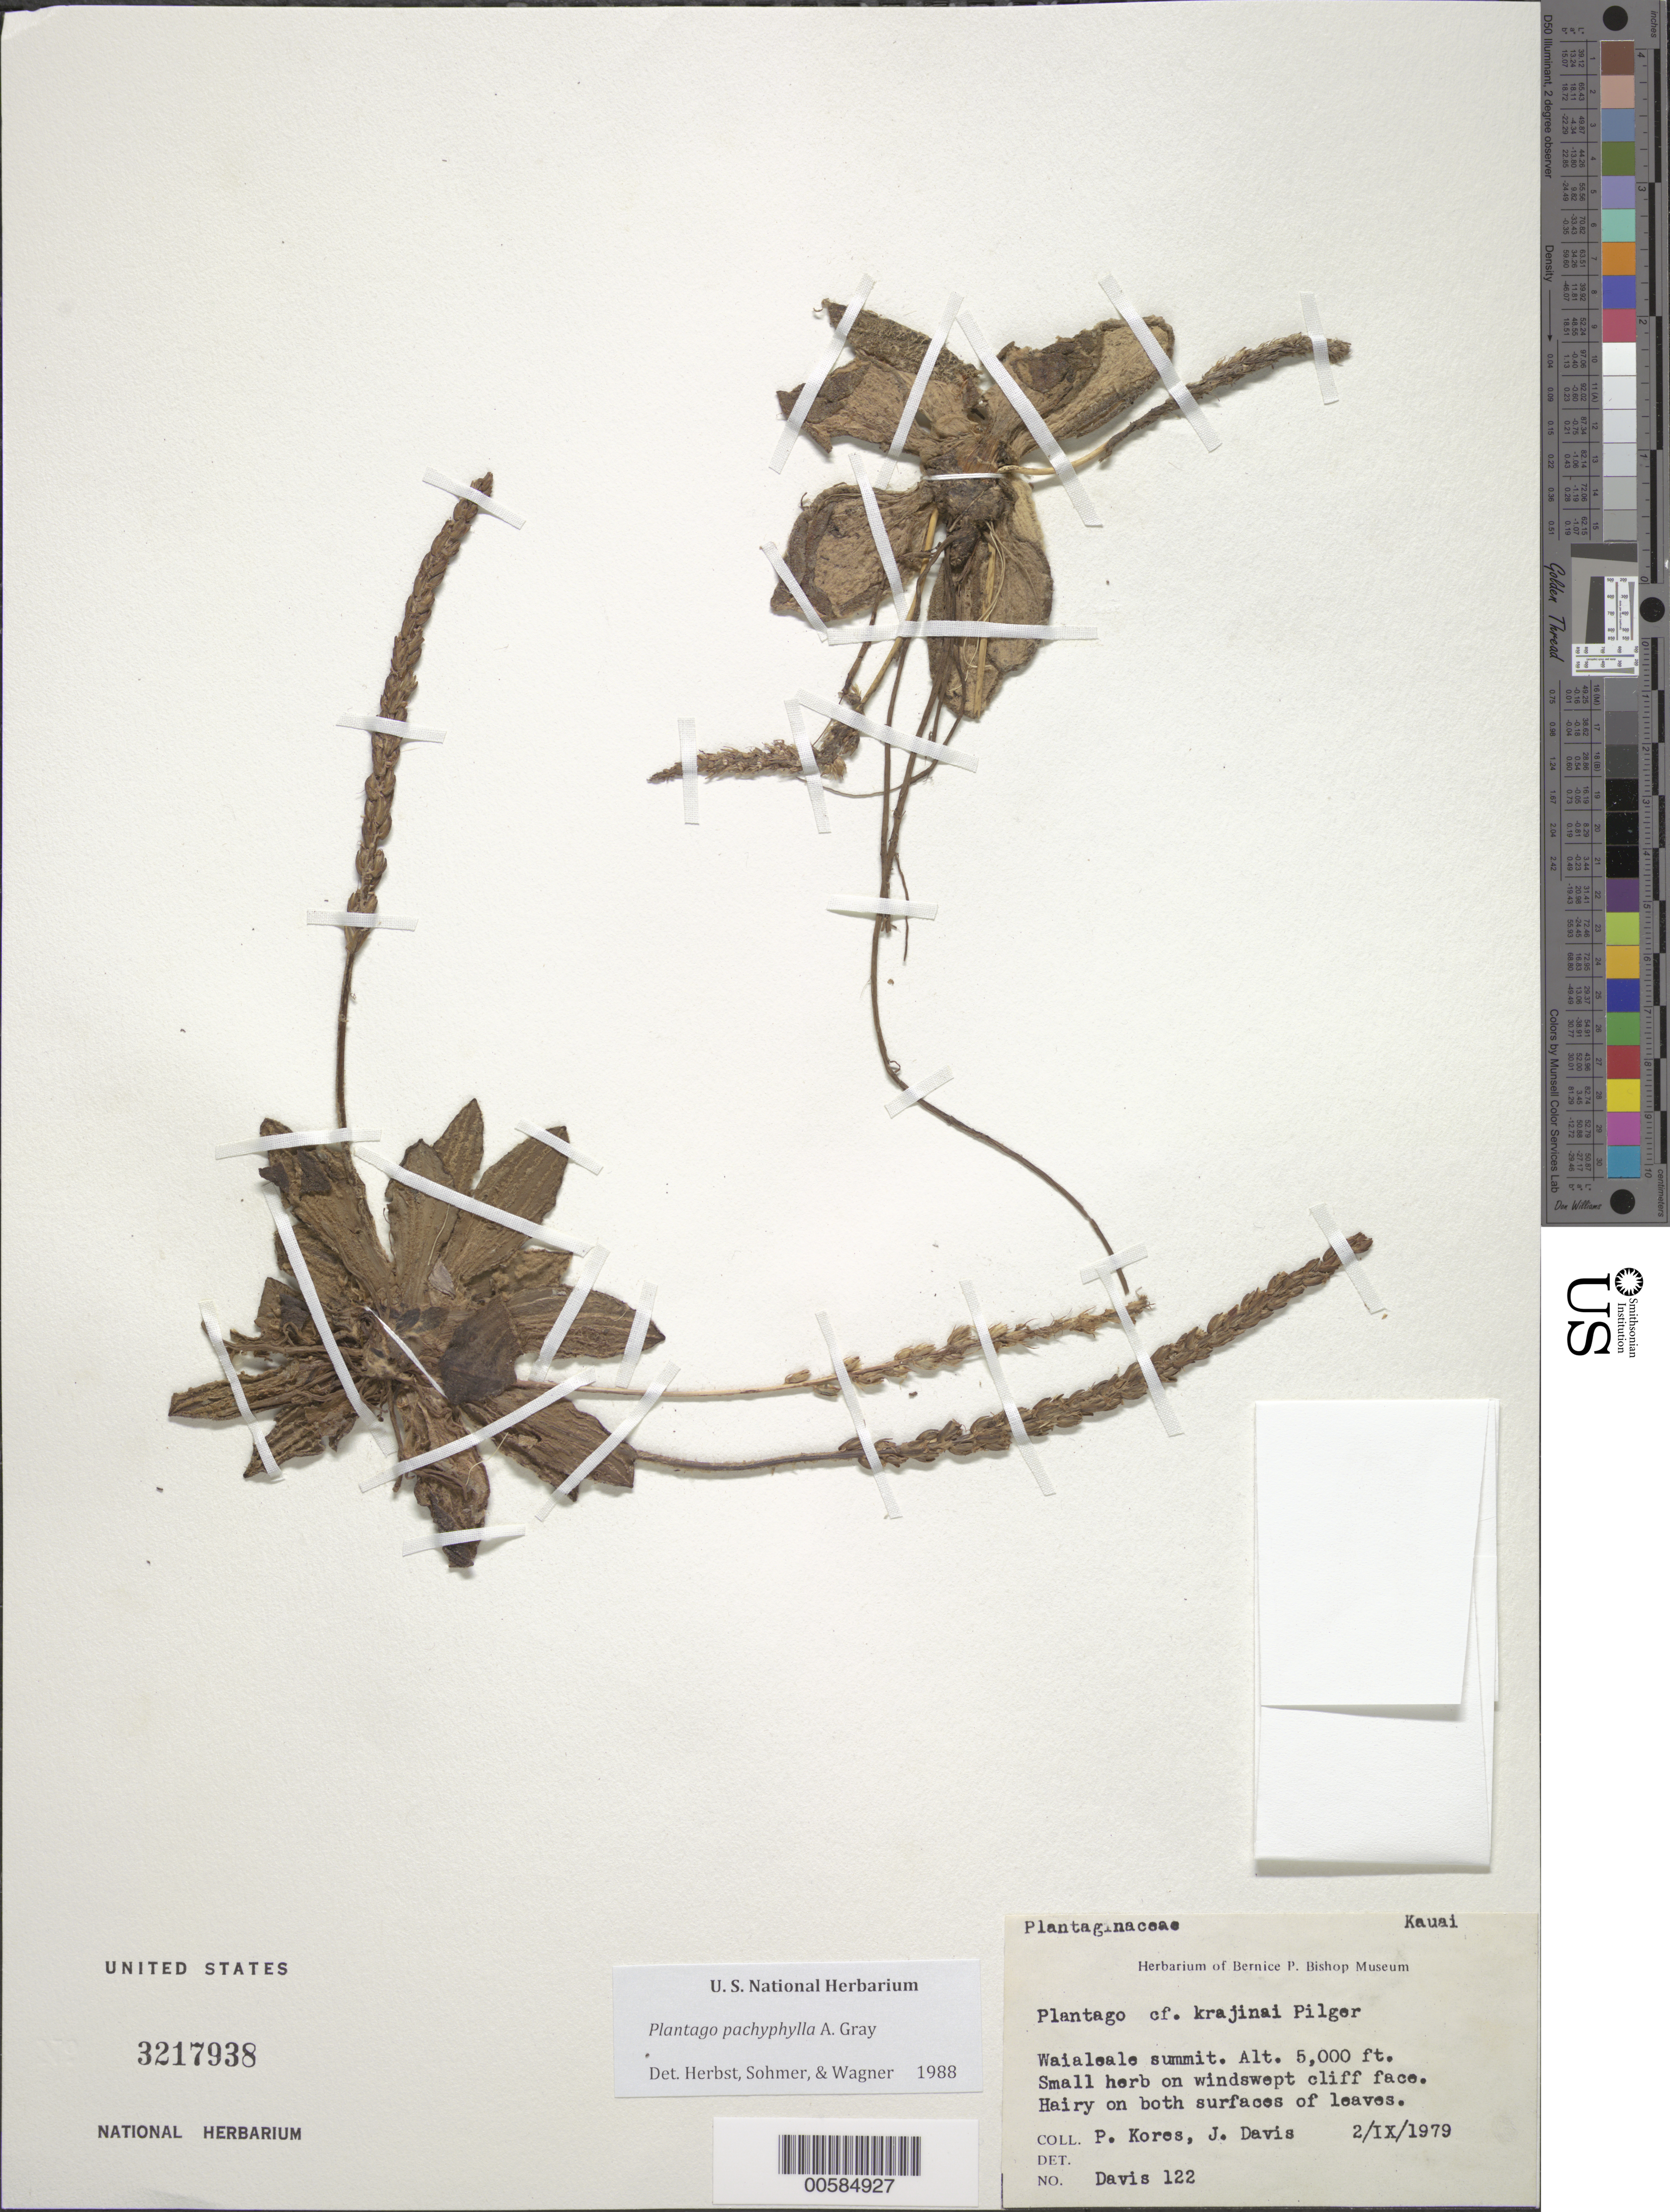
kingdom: Plantae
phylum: Tracheophyta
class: Magnoliopsida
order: Lamiales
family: Plantaginaceae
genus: Plantago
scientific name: Plantago pachyphylla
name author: A. Gray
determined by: Herbst, D. R.; Sohmer, S. H.; Wagner, W. L.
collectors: P. Kores & J. Davis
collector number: Davis 122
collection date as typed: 2 Sep 1979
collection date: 1979-09-02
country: United States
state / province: Hawaii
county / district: Kauai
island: Kaua'i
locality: Waialeale summit.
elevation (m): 1524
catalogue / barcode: US 3217938